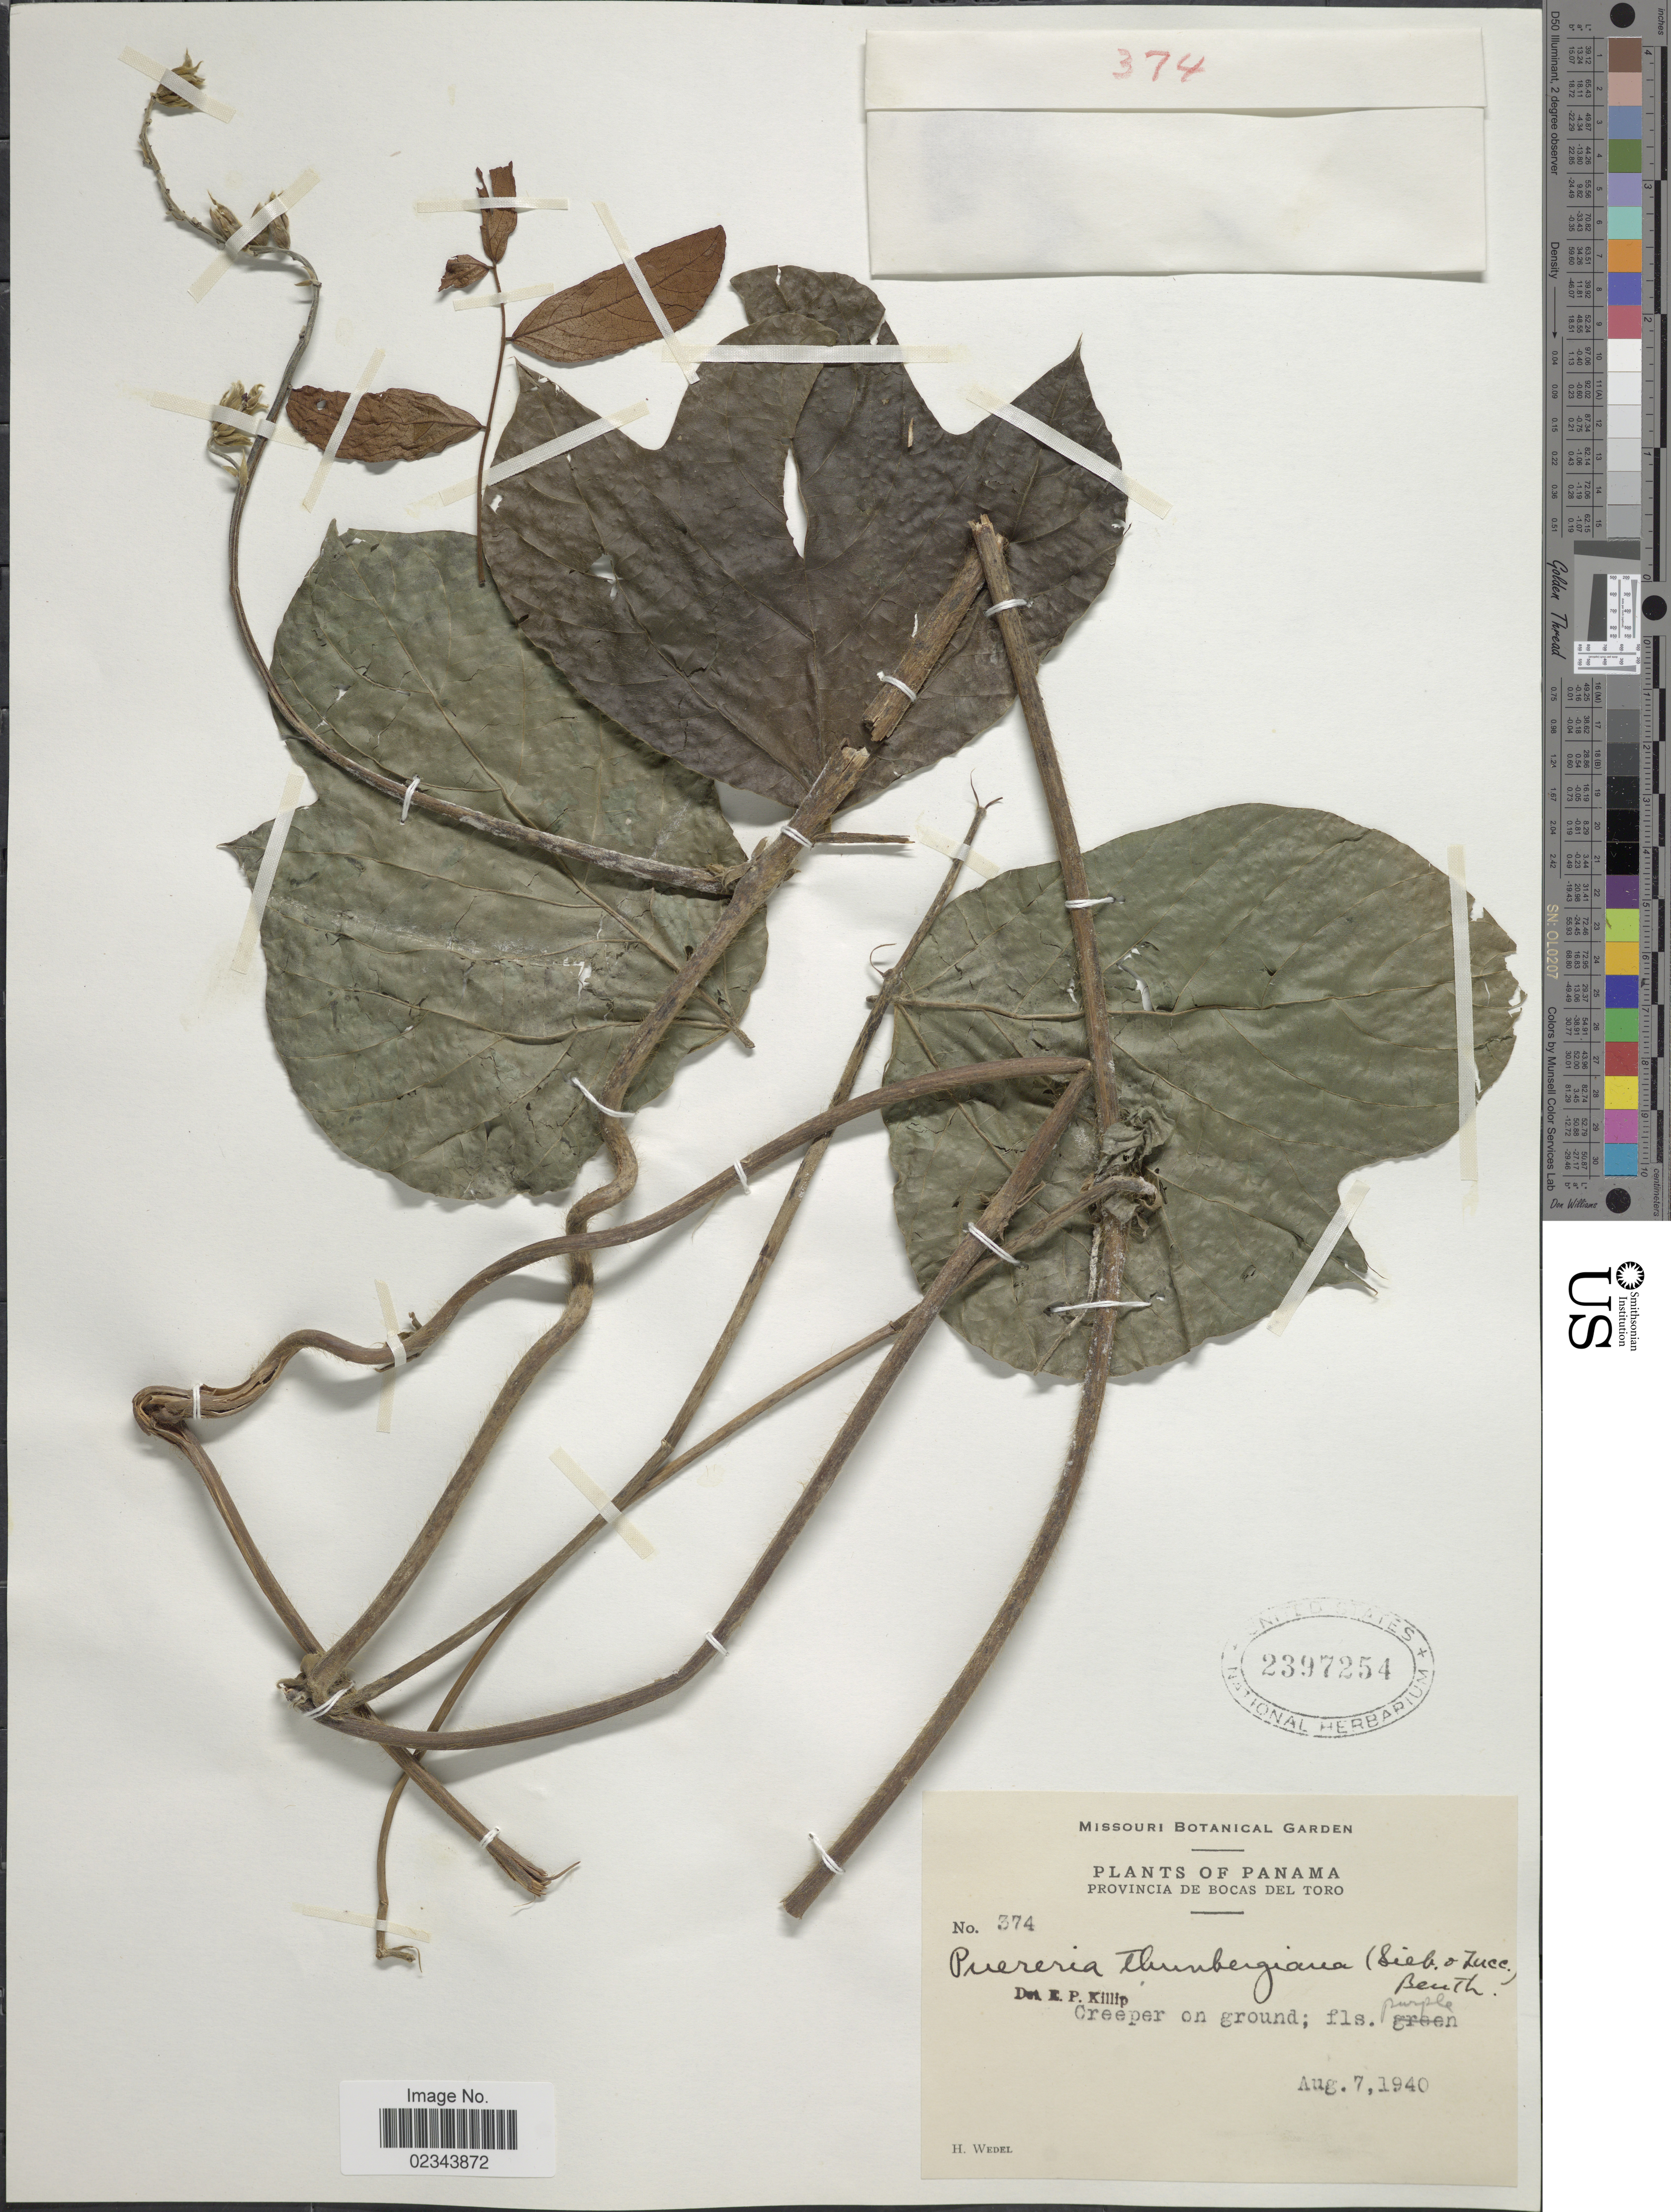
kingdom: Plantae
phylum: Tracheophyta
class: Magnoliopsida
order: Fabales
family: Fabaceae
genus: Pueraria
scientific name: Pueraria thunbergiana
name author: (Siebold & Zucc.) Benth.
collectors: H. von Wedel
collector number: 374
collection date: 1940-08-07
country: Panama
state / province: Bocas del Toro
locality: Creeper on ground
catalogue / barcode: US 2397254